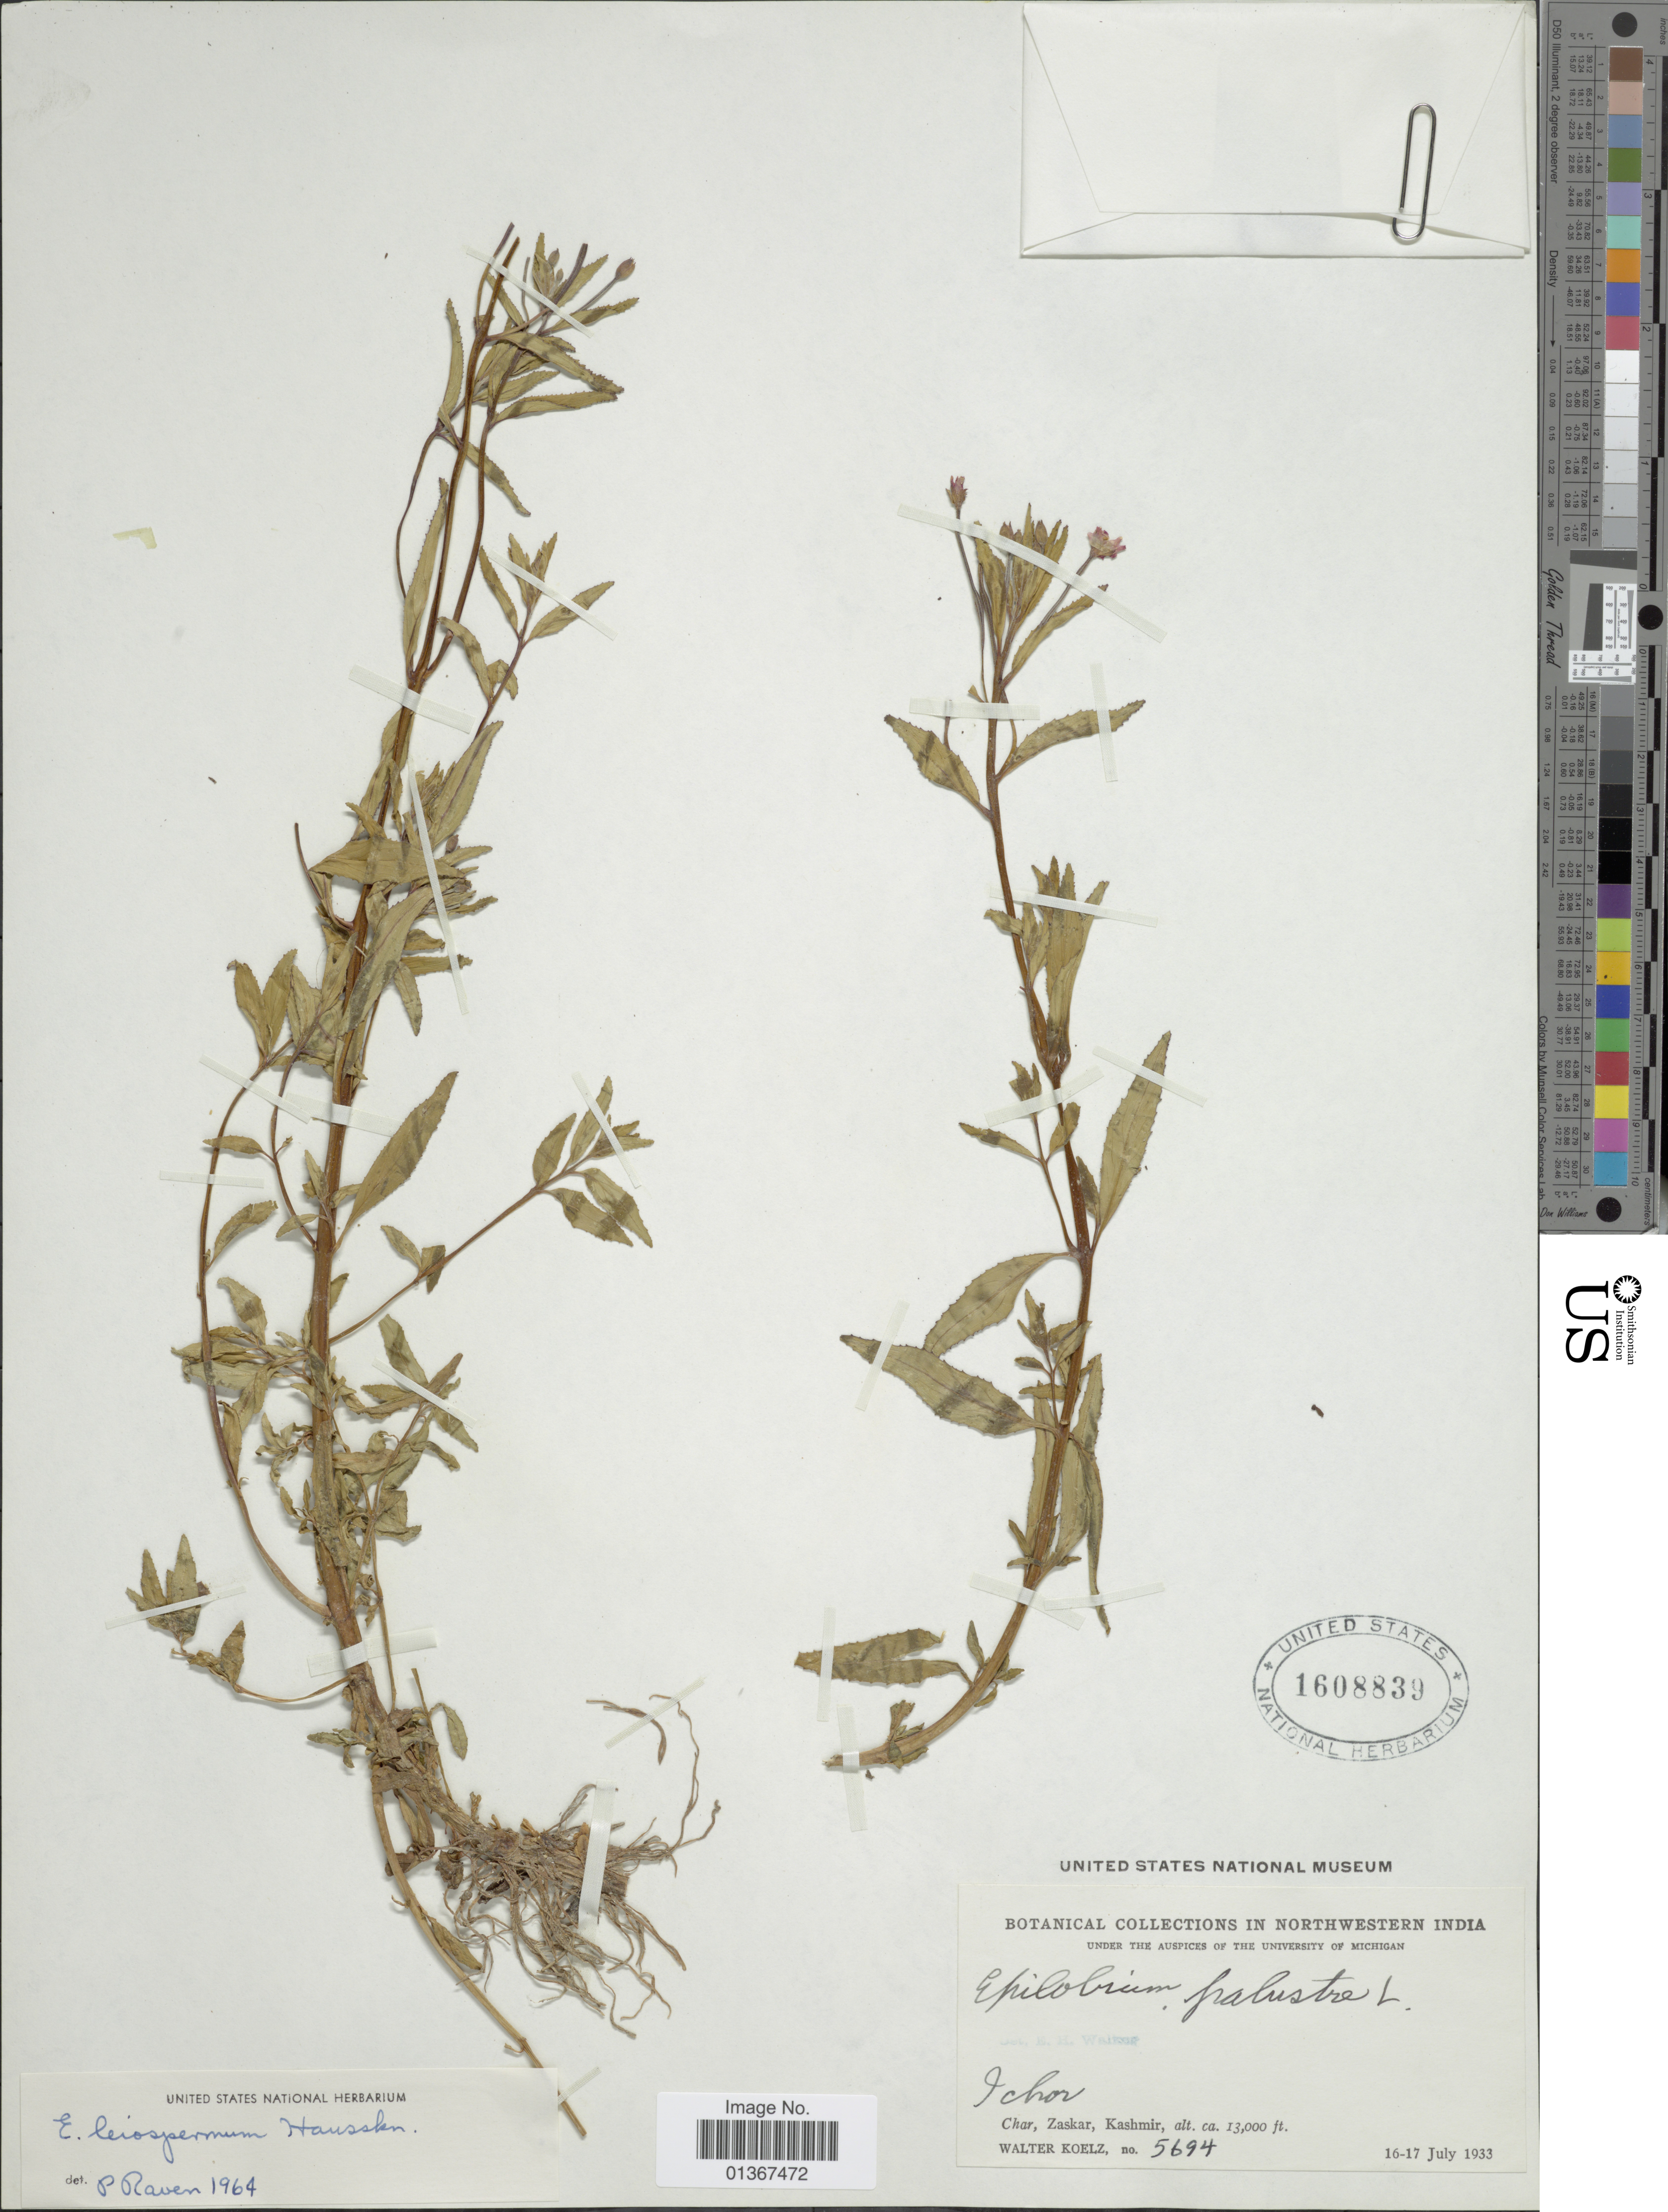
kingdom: Plantae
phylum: Tracheophyta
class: Magnoliopsida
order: Myrtales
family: Onagraceae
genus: Epilobium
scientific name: Epilobium tibetanum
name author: Hausskn.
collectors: W. N. Koelz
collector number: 5694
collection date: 1933-07-16/1933-07-17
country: India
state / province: Jammu and Kashmir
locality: Char, Zaskar.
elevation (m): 3962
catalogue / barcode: US 1608839